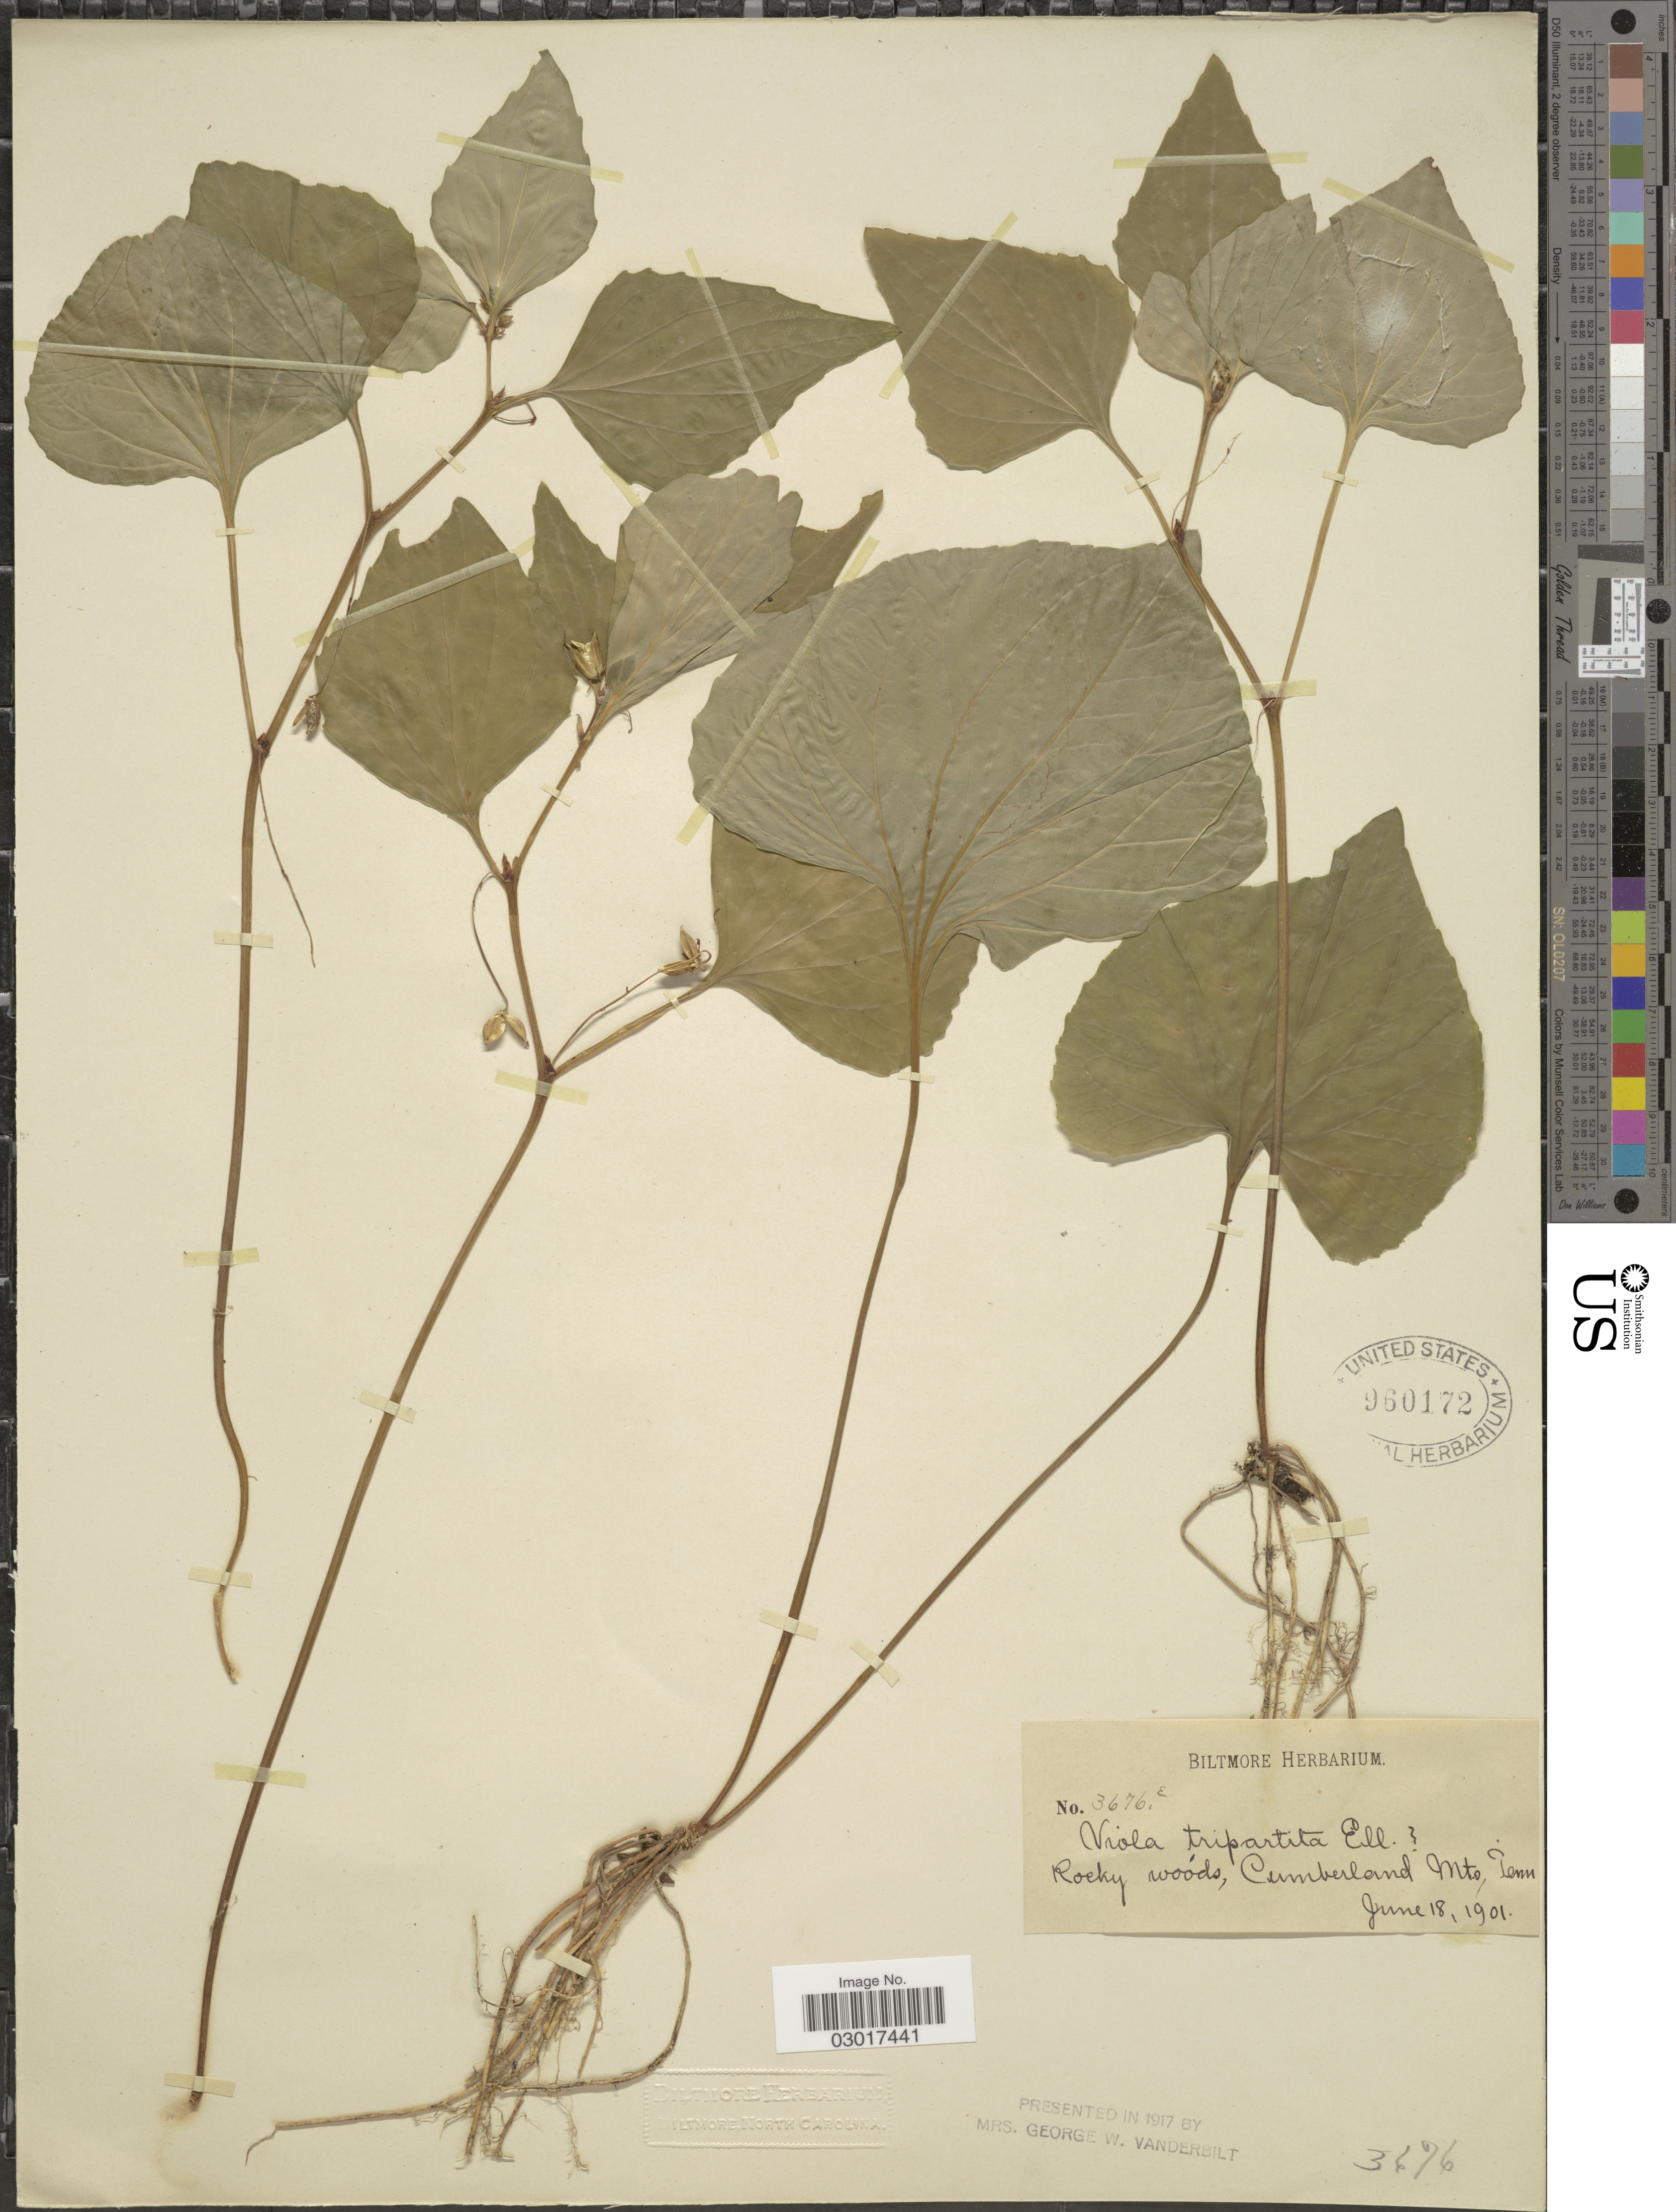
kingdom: Plantae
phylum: Tracheophyta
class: Magnoliopsida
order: Malpighiales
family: Violaceae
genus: Viola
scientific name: Viola tripartita var. glaberrima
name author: (Ging.) R.M. Harper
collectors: ex herb. Biltmore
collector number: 3676E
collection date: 1901-06-18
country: United States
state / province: Tennessee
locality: Cumberland Mts.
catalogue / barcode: US 960172